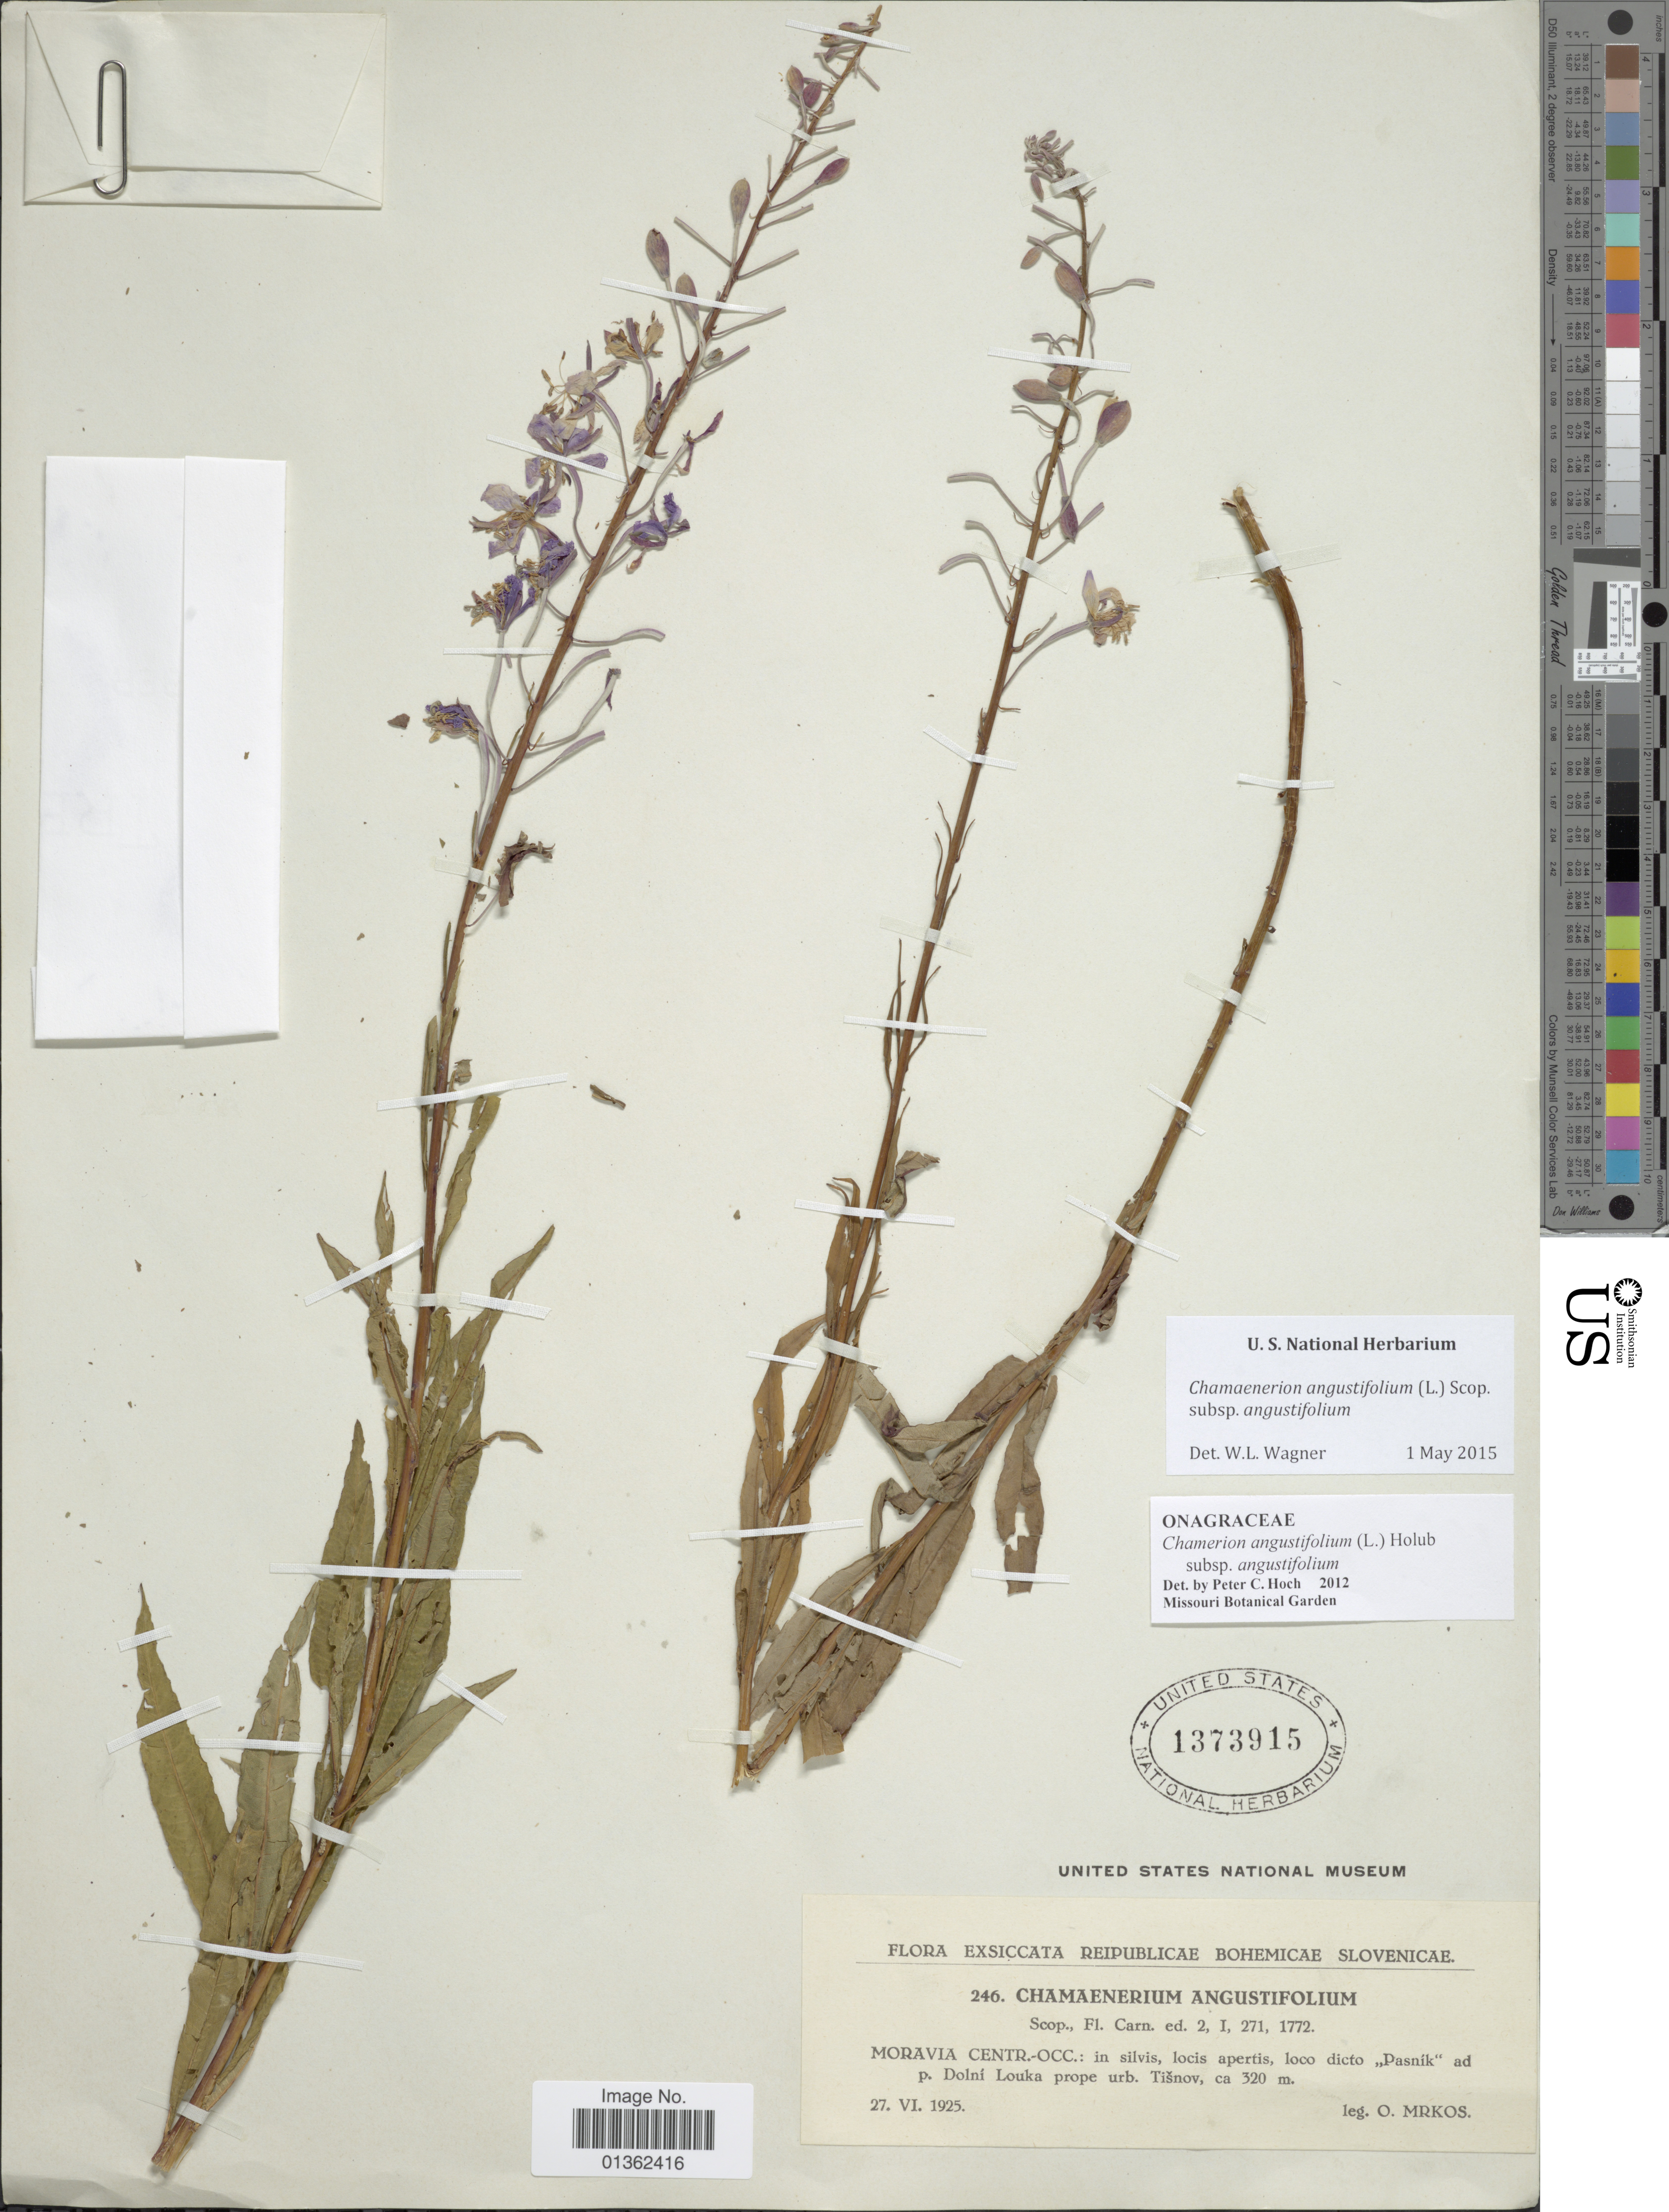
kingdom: Plantae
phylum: Tracheophyta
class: Magnoliopsida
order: Myrtales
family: Onagraceae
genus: Chamaenerion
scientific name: Chamaenerion angustifolium subsp. angustifolium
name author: (L.) Scop.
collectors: O. Mrkos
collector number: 246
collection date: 1925-06-27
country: Czechia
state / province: South Moravian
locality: Moravia Centr.-Occ.: in silvis, locis apertis, loco dicto "Pasnik" ad p. Dolni Louka prope urb. Tisnov.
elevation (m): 320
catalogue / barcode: US 1373915